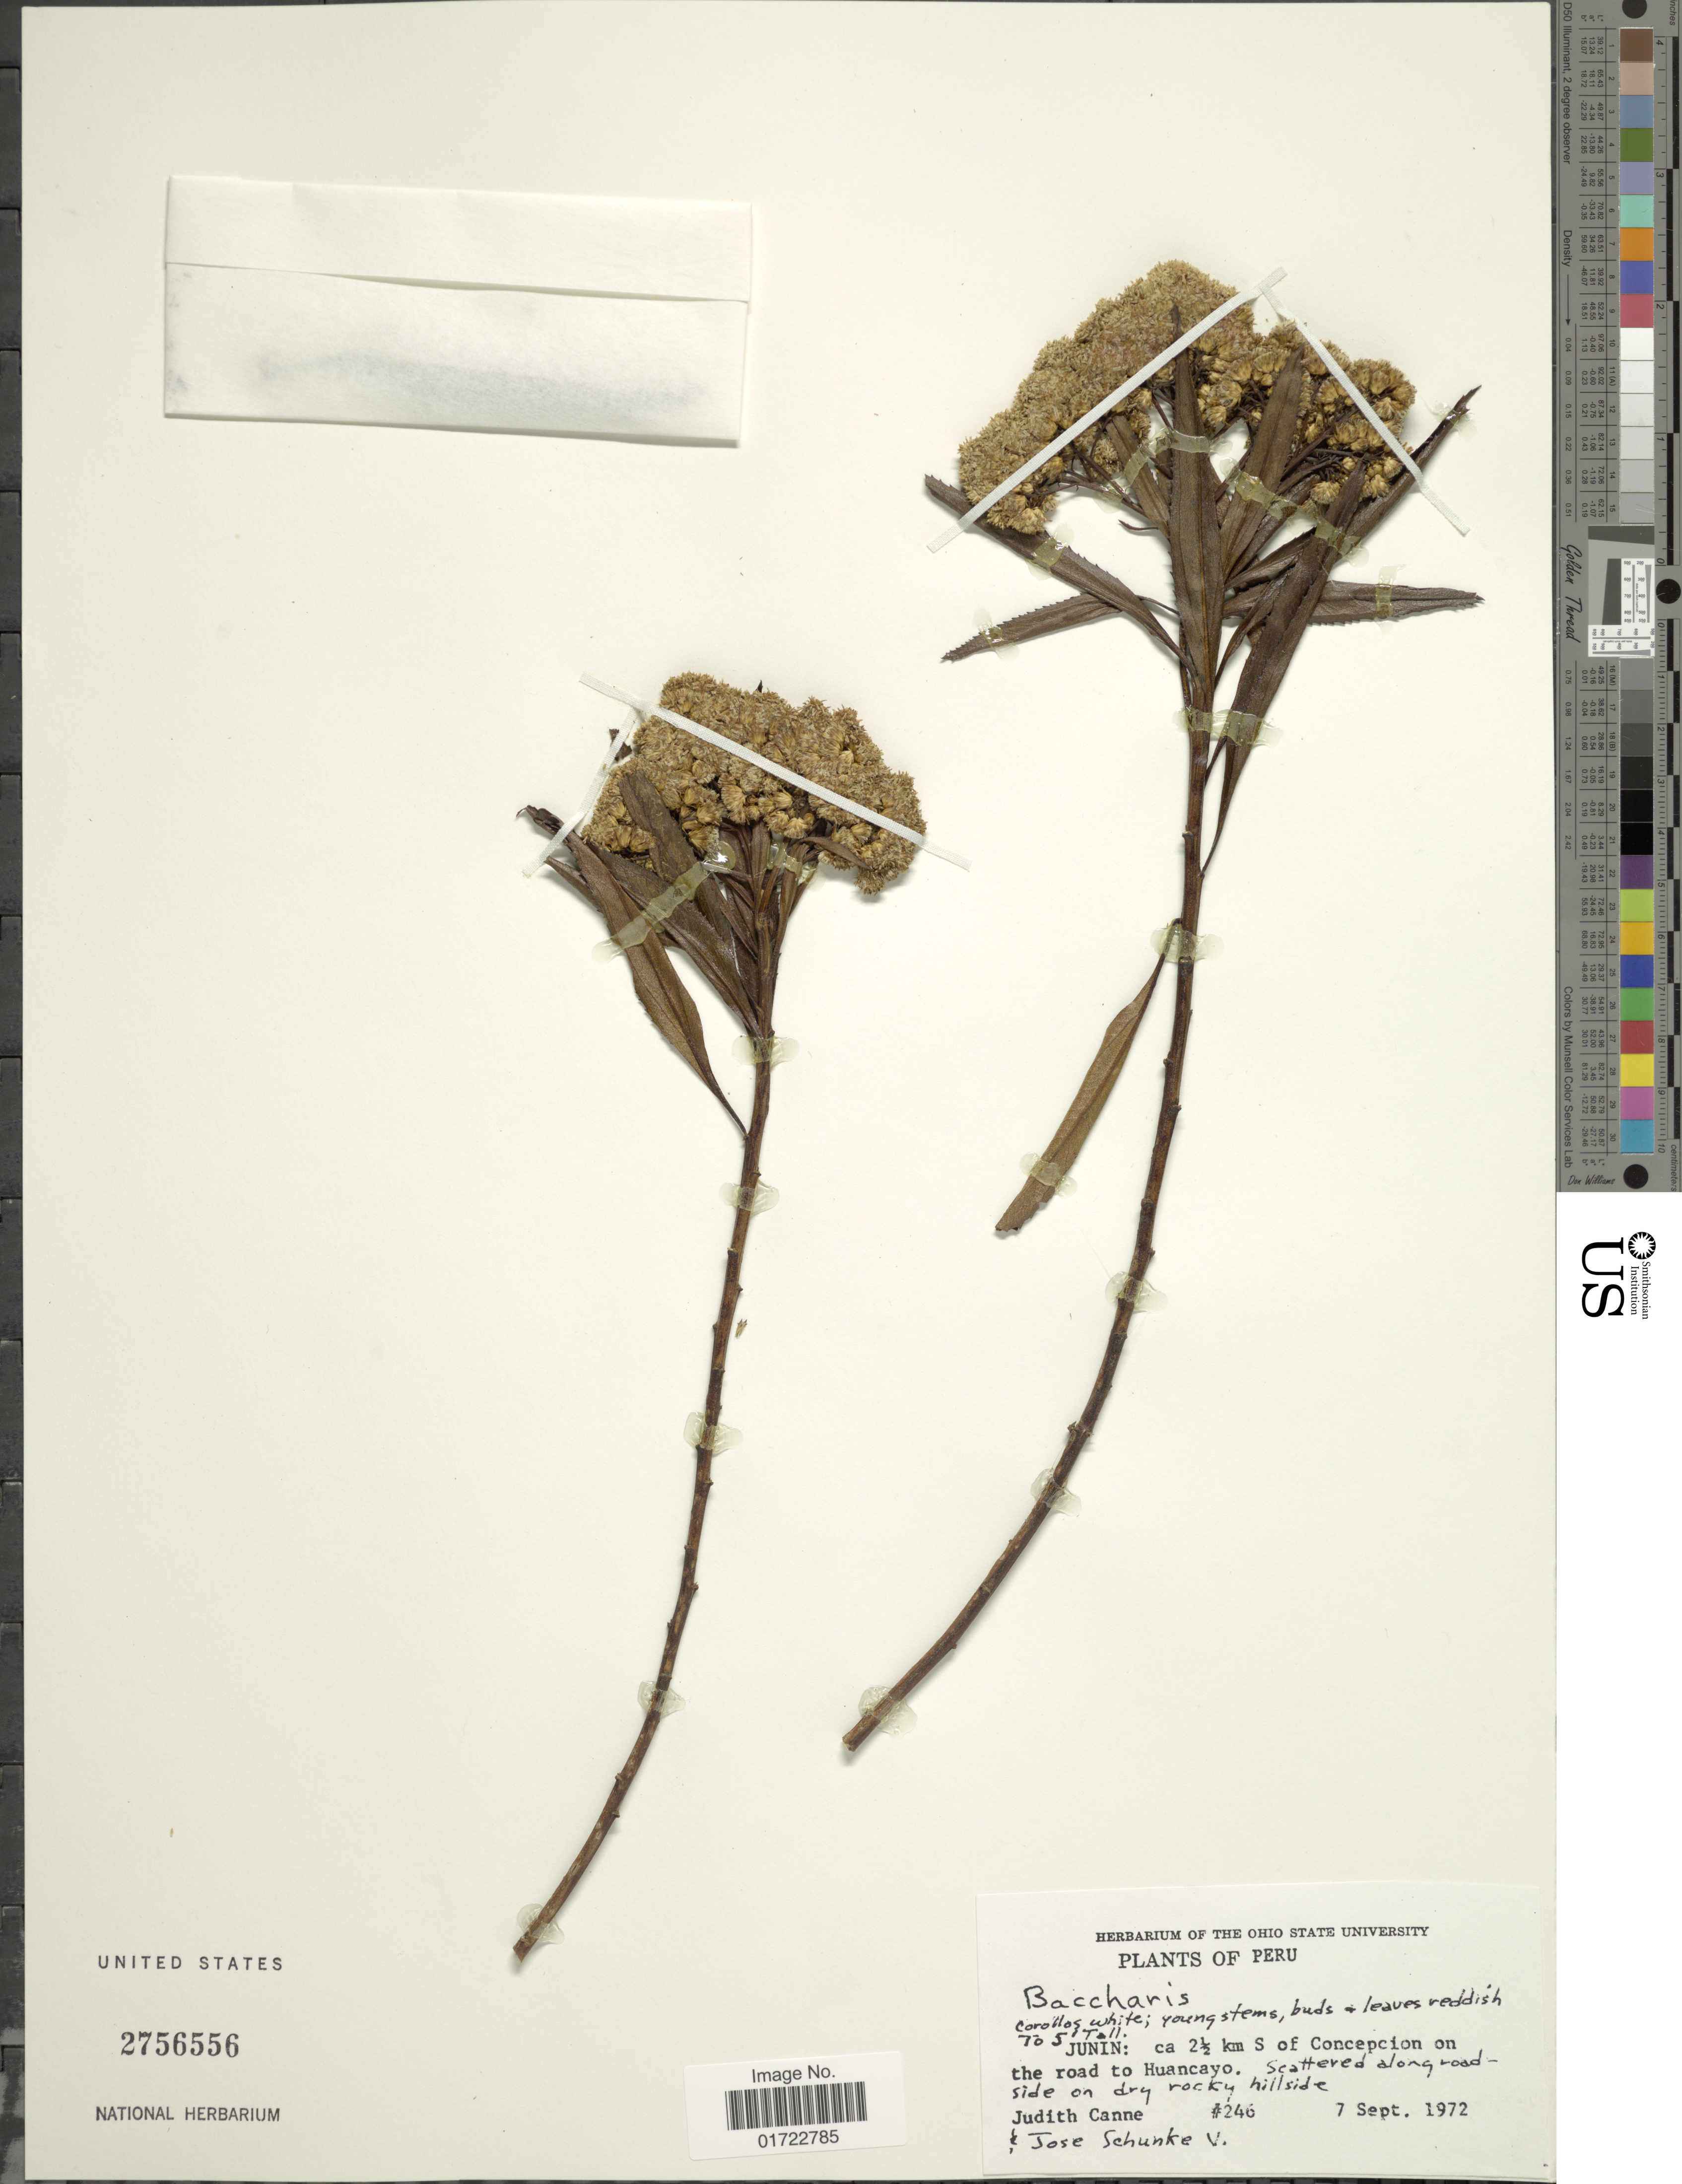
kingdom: Plantae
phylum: Tracheophyta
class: Magnoliopsida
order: Asterales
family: Asteraceae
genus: Baccharis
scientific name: Baccharis latifolia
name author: (Ruiz & Pav.) Pers.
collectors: J. Schunke Vigo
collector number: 246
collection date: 1972-09-07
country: Peru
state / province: Junín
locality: Ca. 2 1/2 km S of Concepcion on the road to Huancayo.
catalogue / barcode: US 2756556